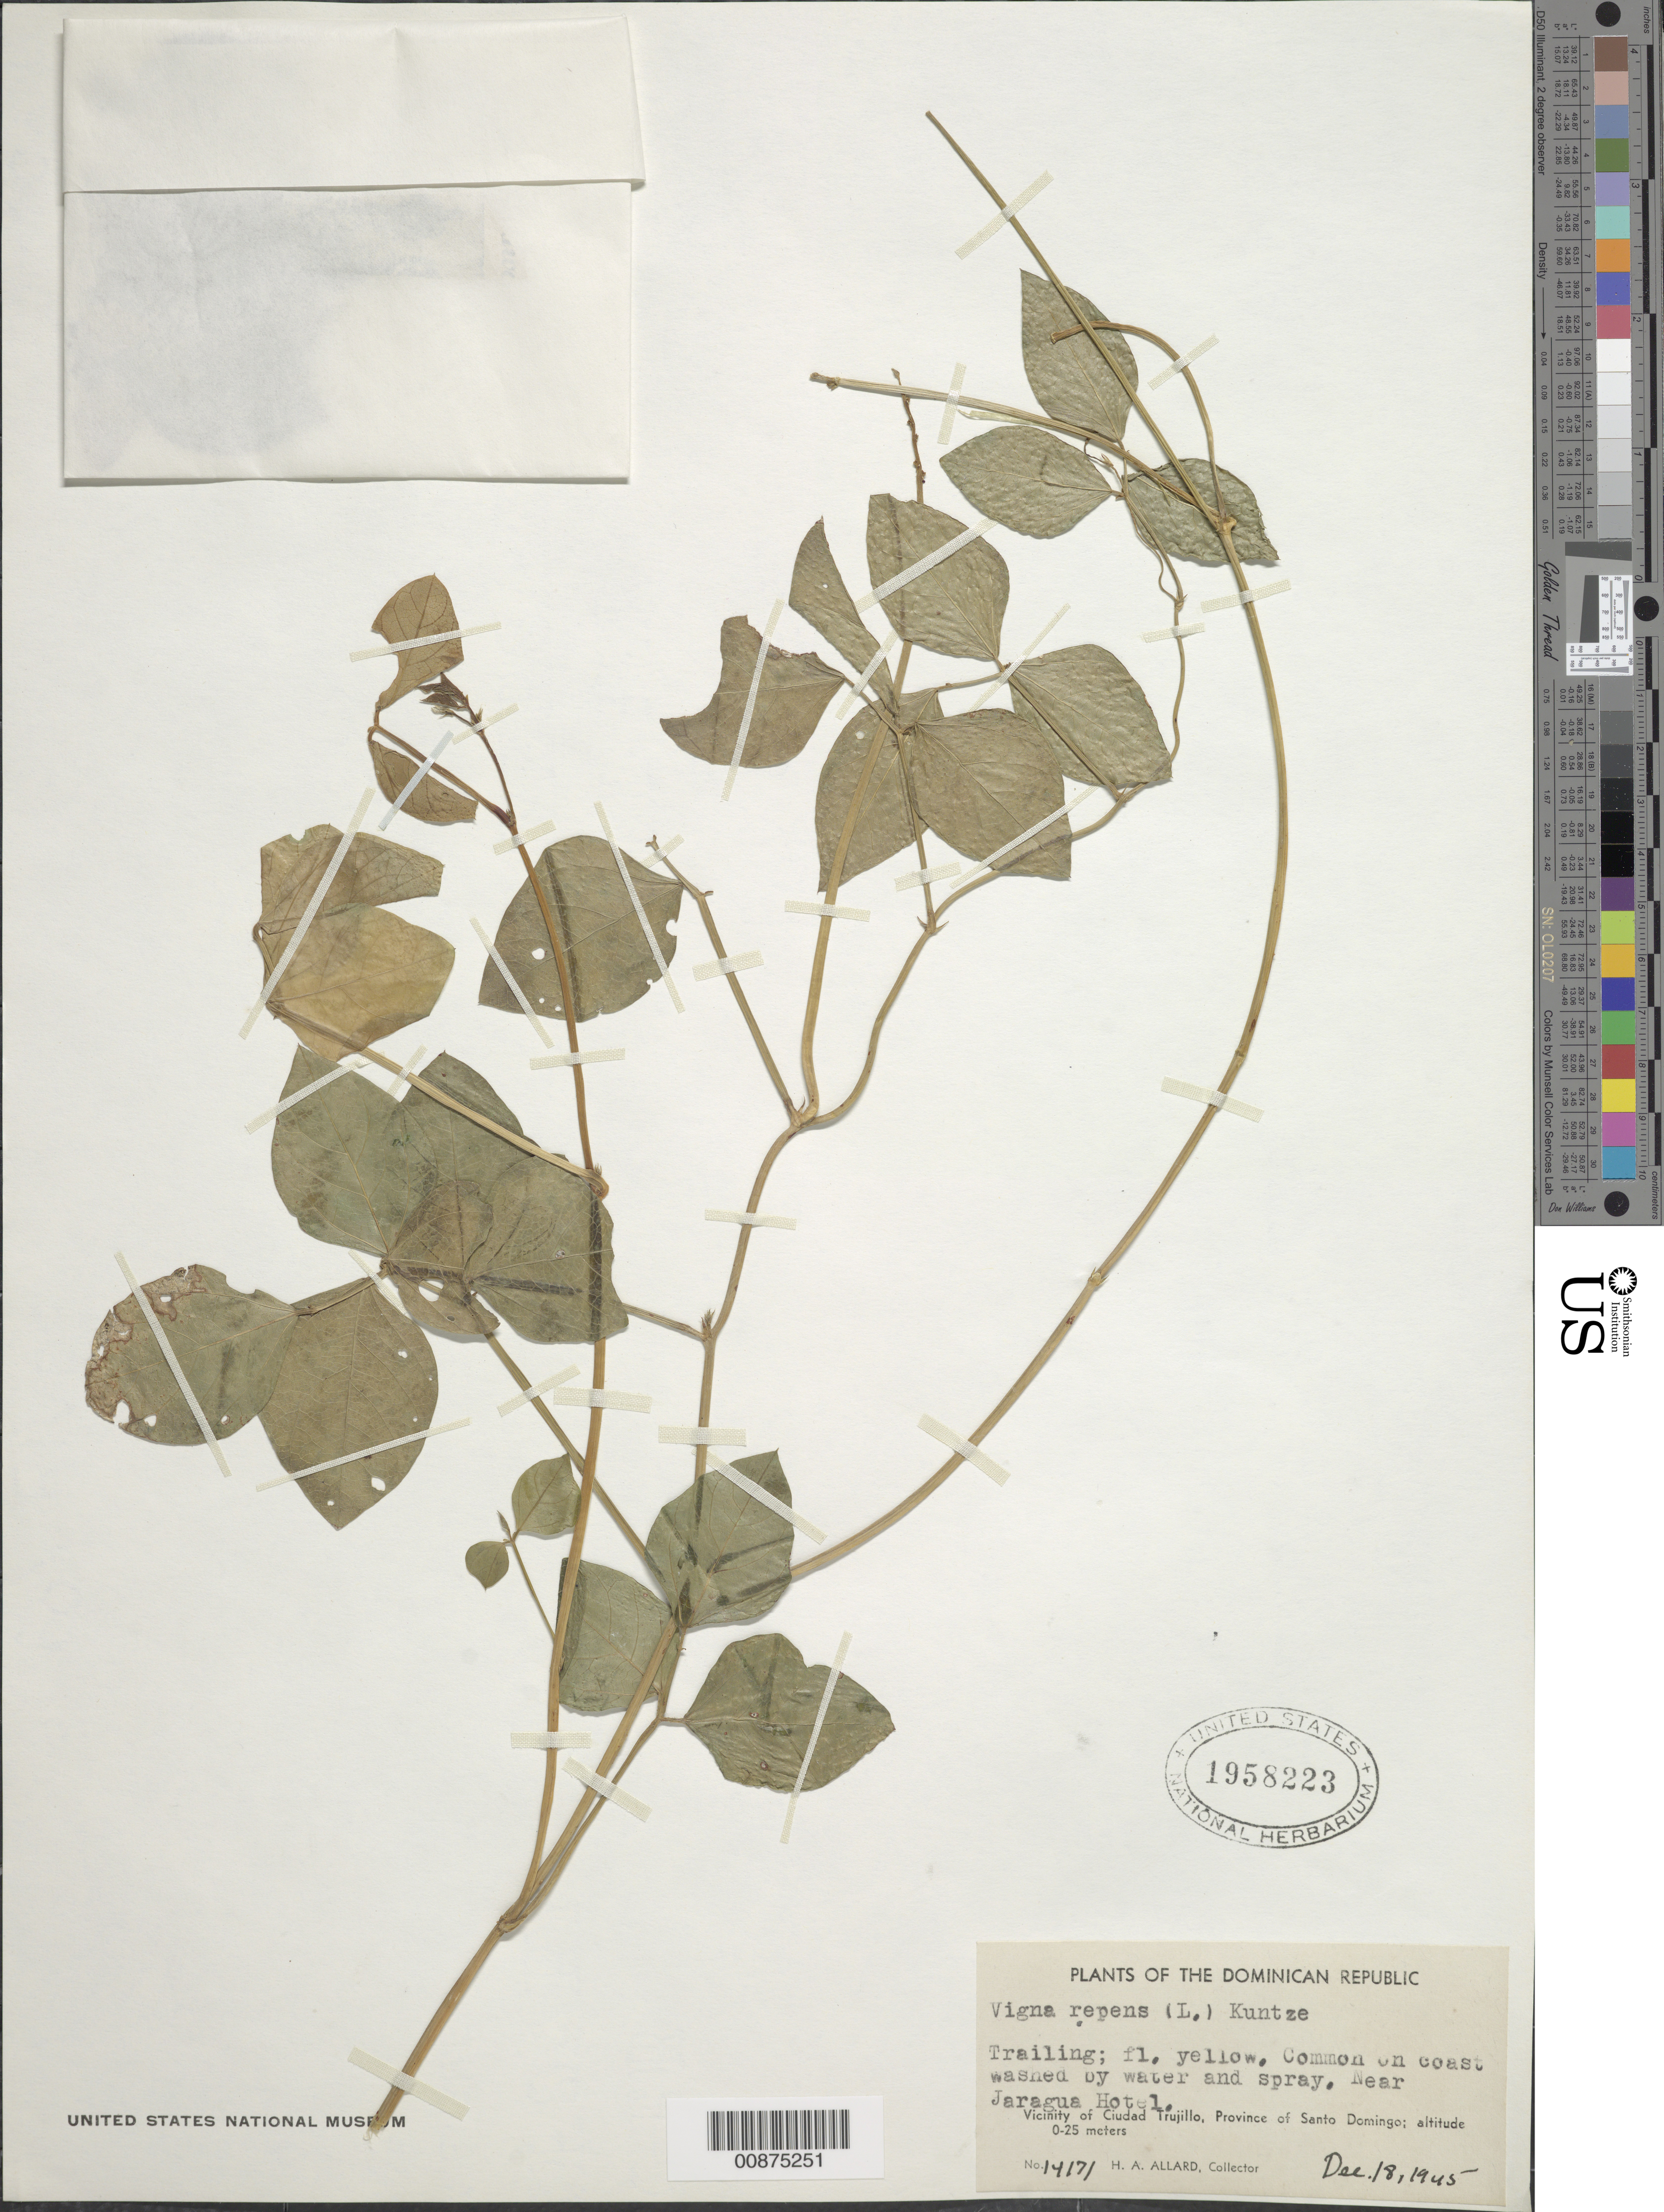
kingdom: Plantae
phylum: Tracheophyta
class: Magnoliopsida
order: Fabales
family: Fabaceae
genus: Vigna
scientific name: Vigna luteola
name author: (Jacq.) Benth.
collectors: H. A. Allard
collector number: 14171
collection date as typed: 18 Dec 1945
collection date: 1945-12-18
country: Dominican Republic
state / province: Distrito Nacional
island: Hispaniola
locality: Vicinity of Ciudad Trujillo, Province of Santo Domingo (obsolete). Near Jaragua Hotel.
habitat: Common on coast washed by water and spray.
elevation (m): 0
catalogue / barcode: US 1958223